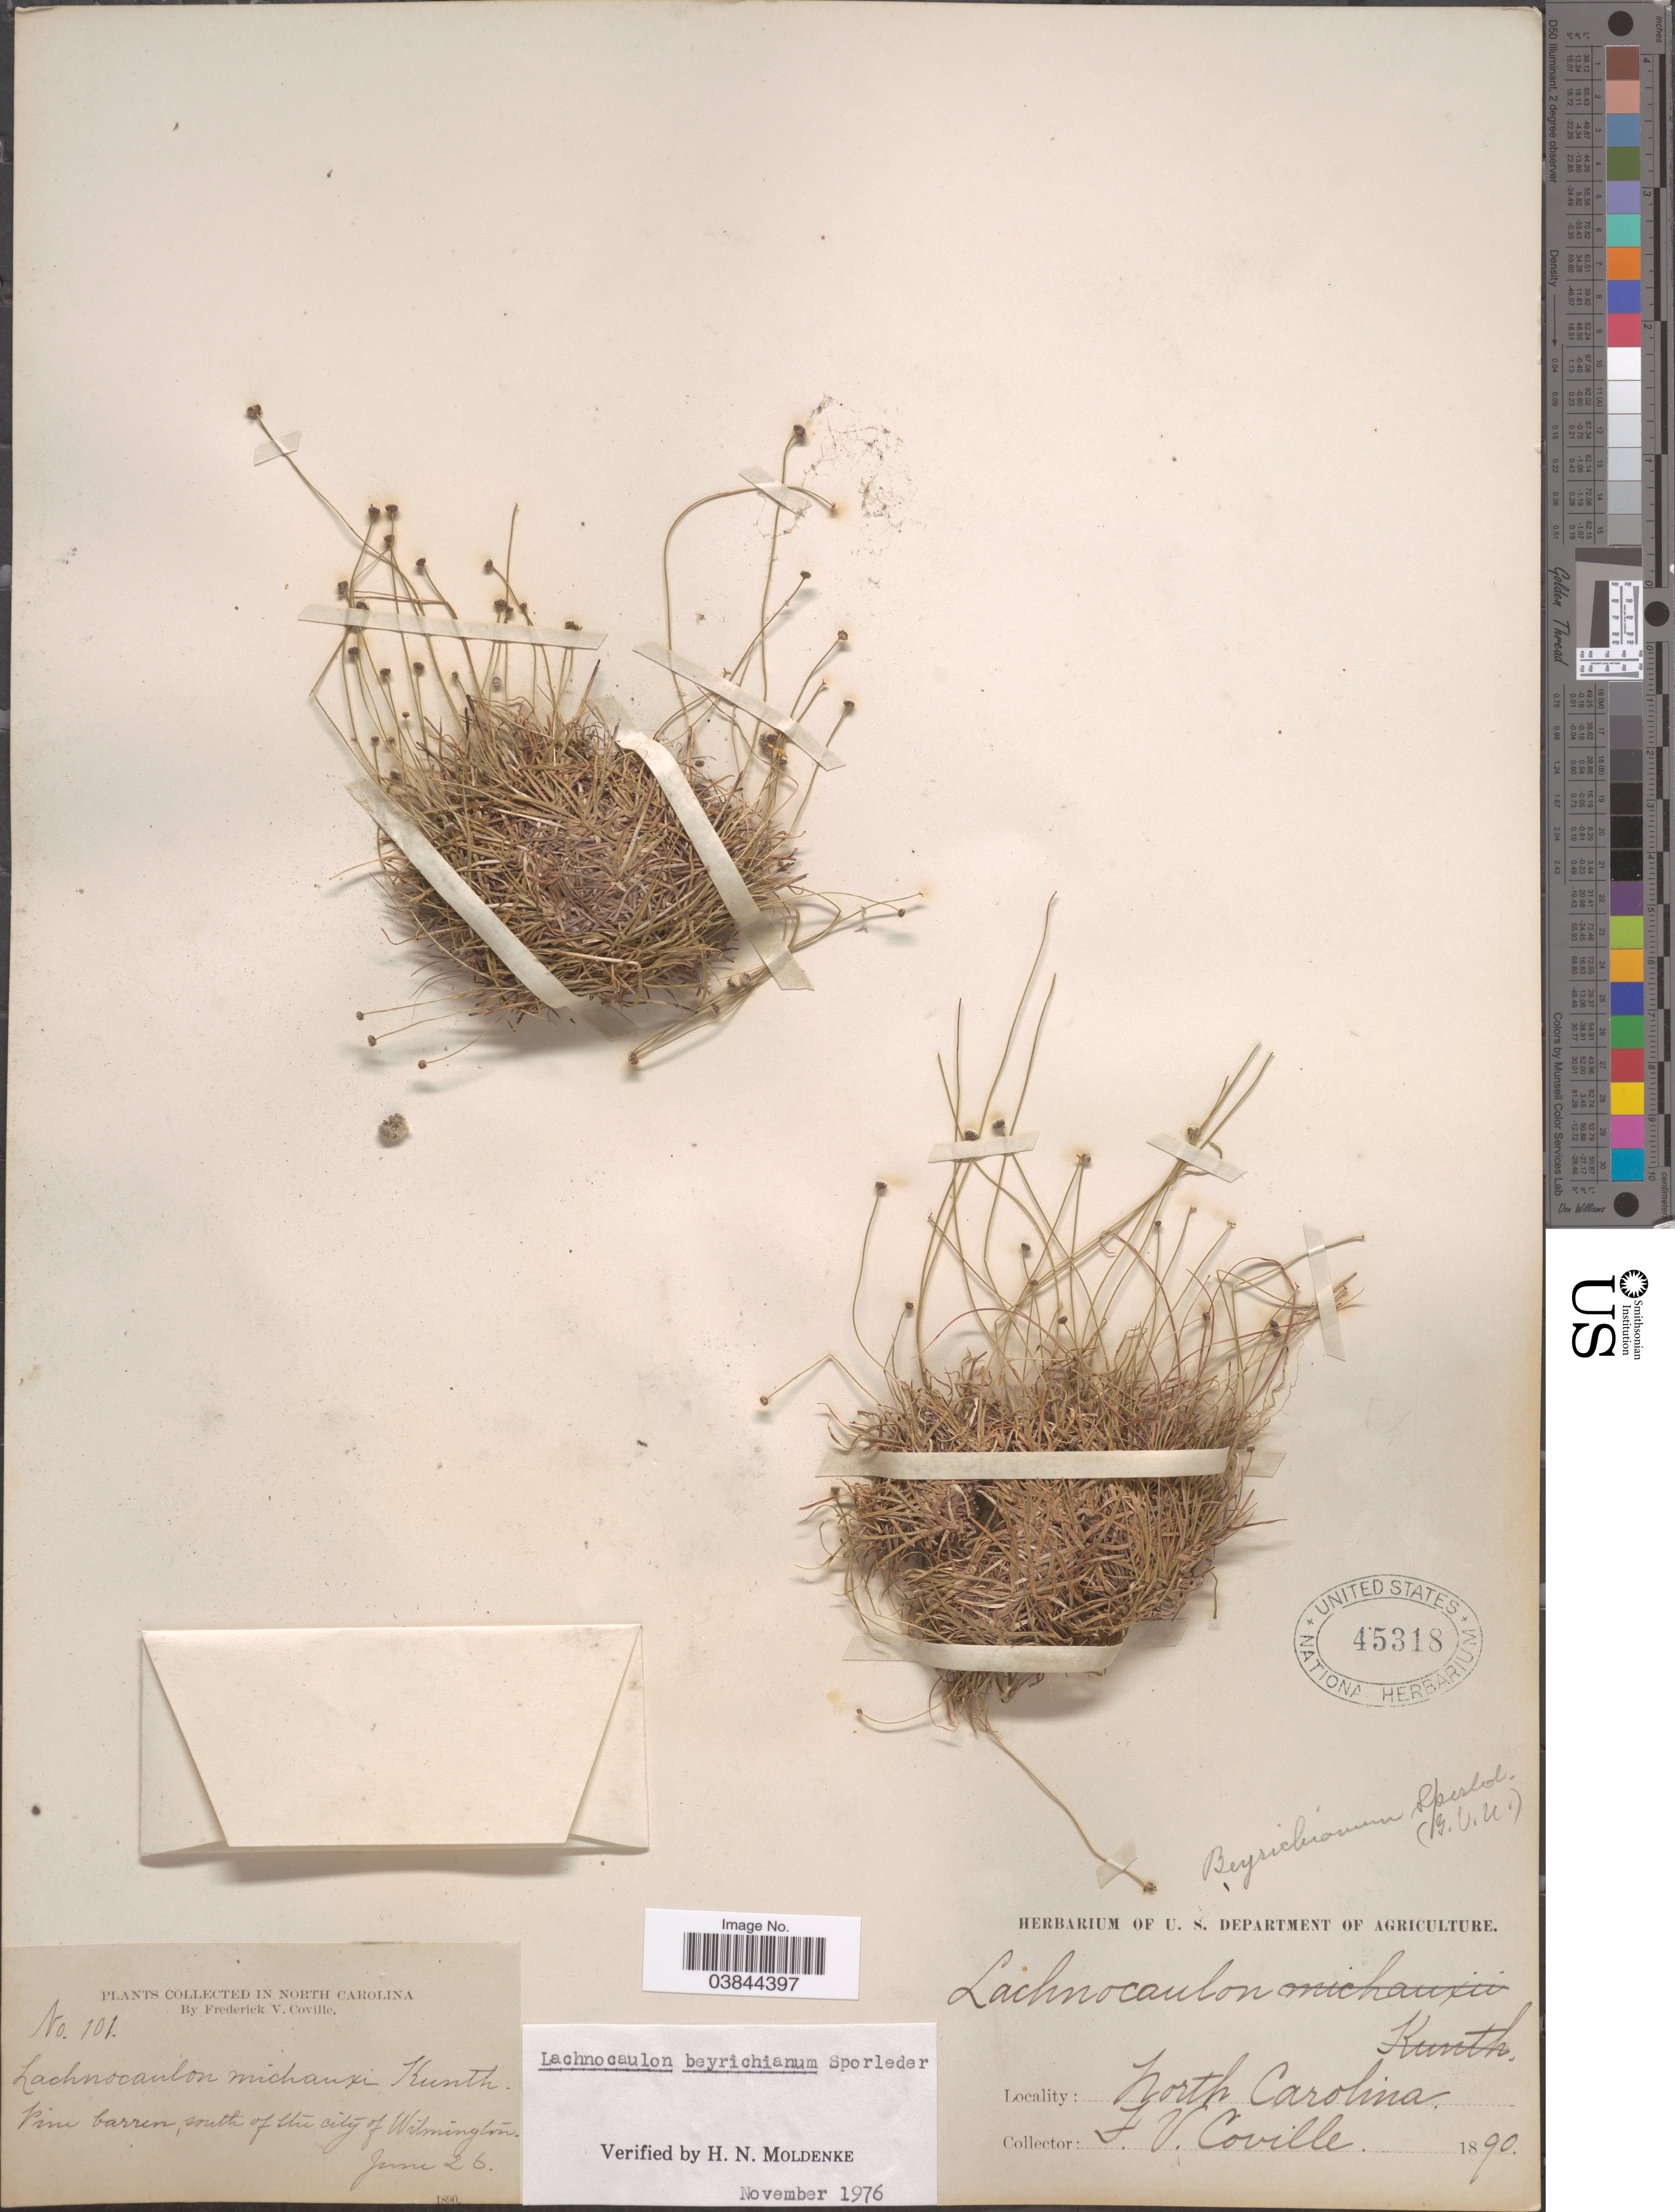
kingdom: Plantae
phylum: Tracheophyta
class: Liliopsida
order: Poales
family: Eriocaulaceae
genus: Lachnocaulon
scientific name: Lachnocaulon beyrichianum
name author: Sporl. ex Körn.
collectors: F. V. Coville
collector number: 101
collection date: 1890-06-26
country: United States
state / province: North Carolina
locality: Pine barren, south of the city of Wilmington.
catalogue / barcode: US 45318